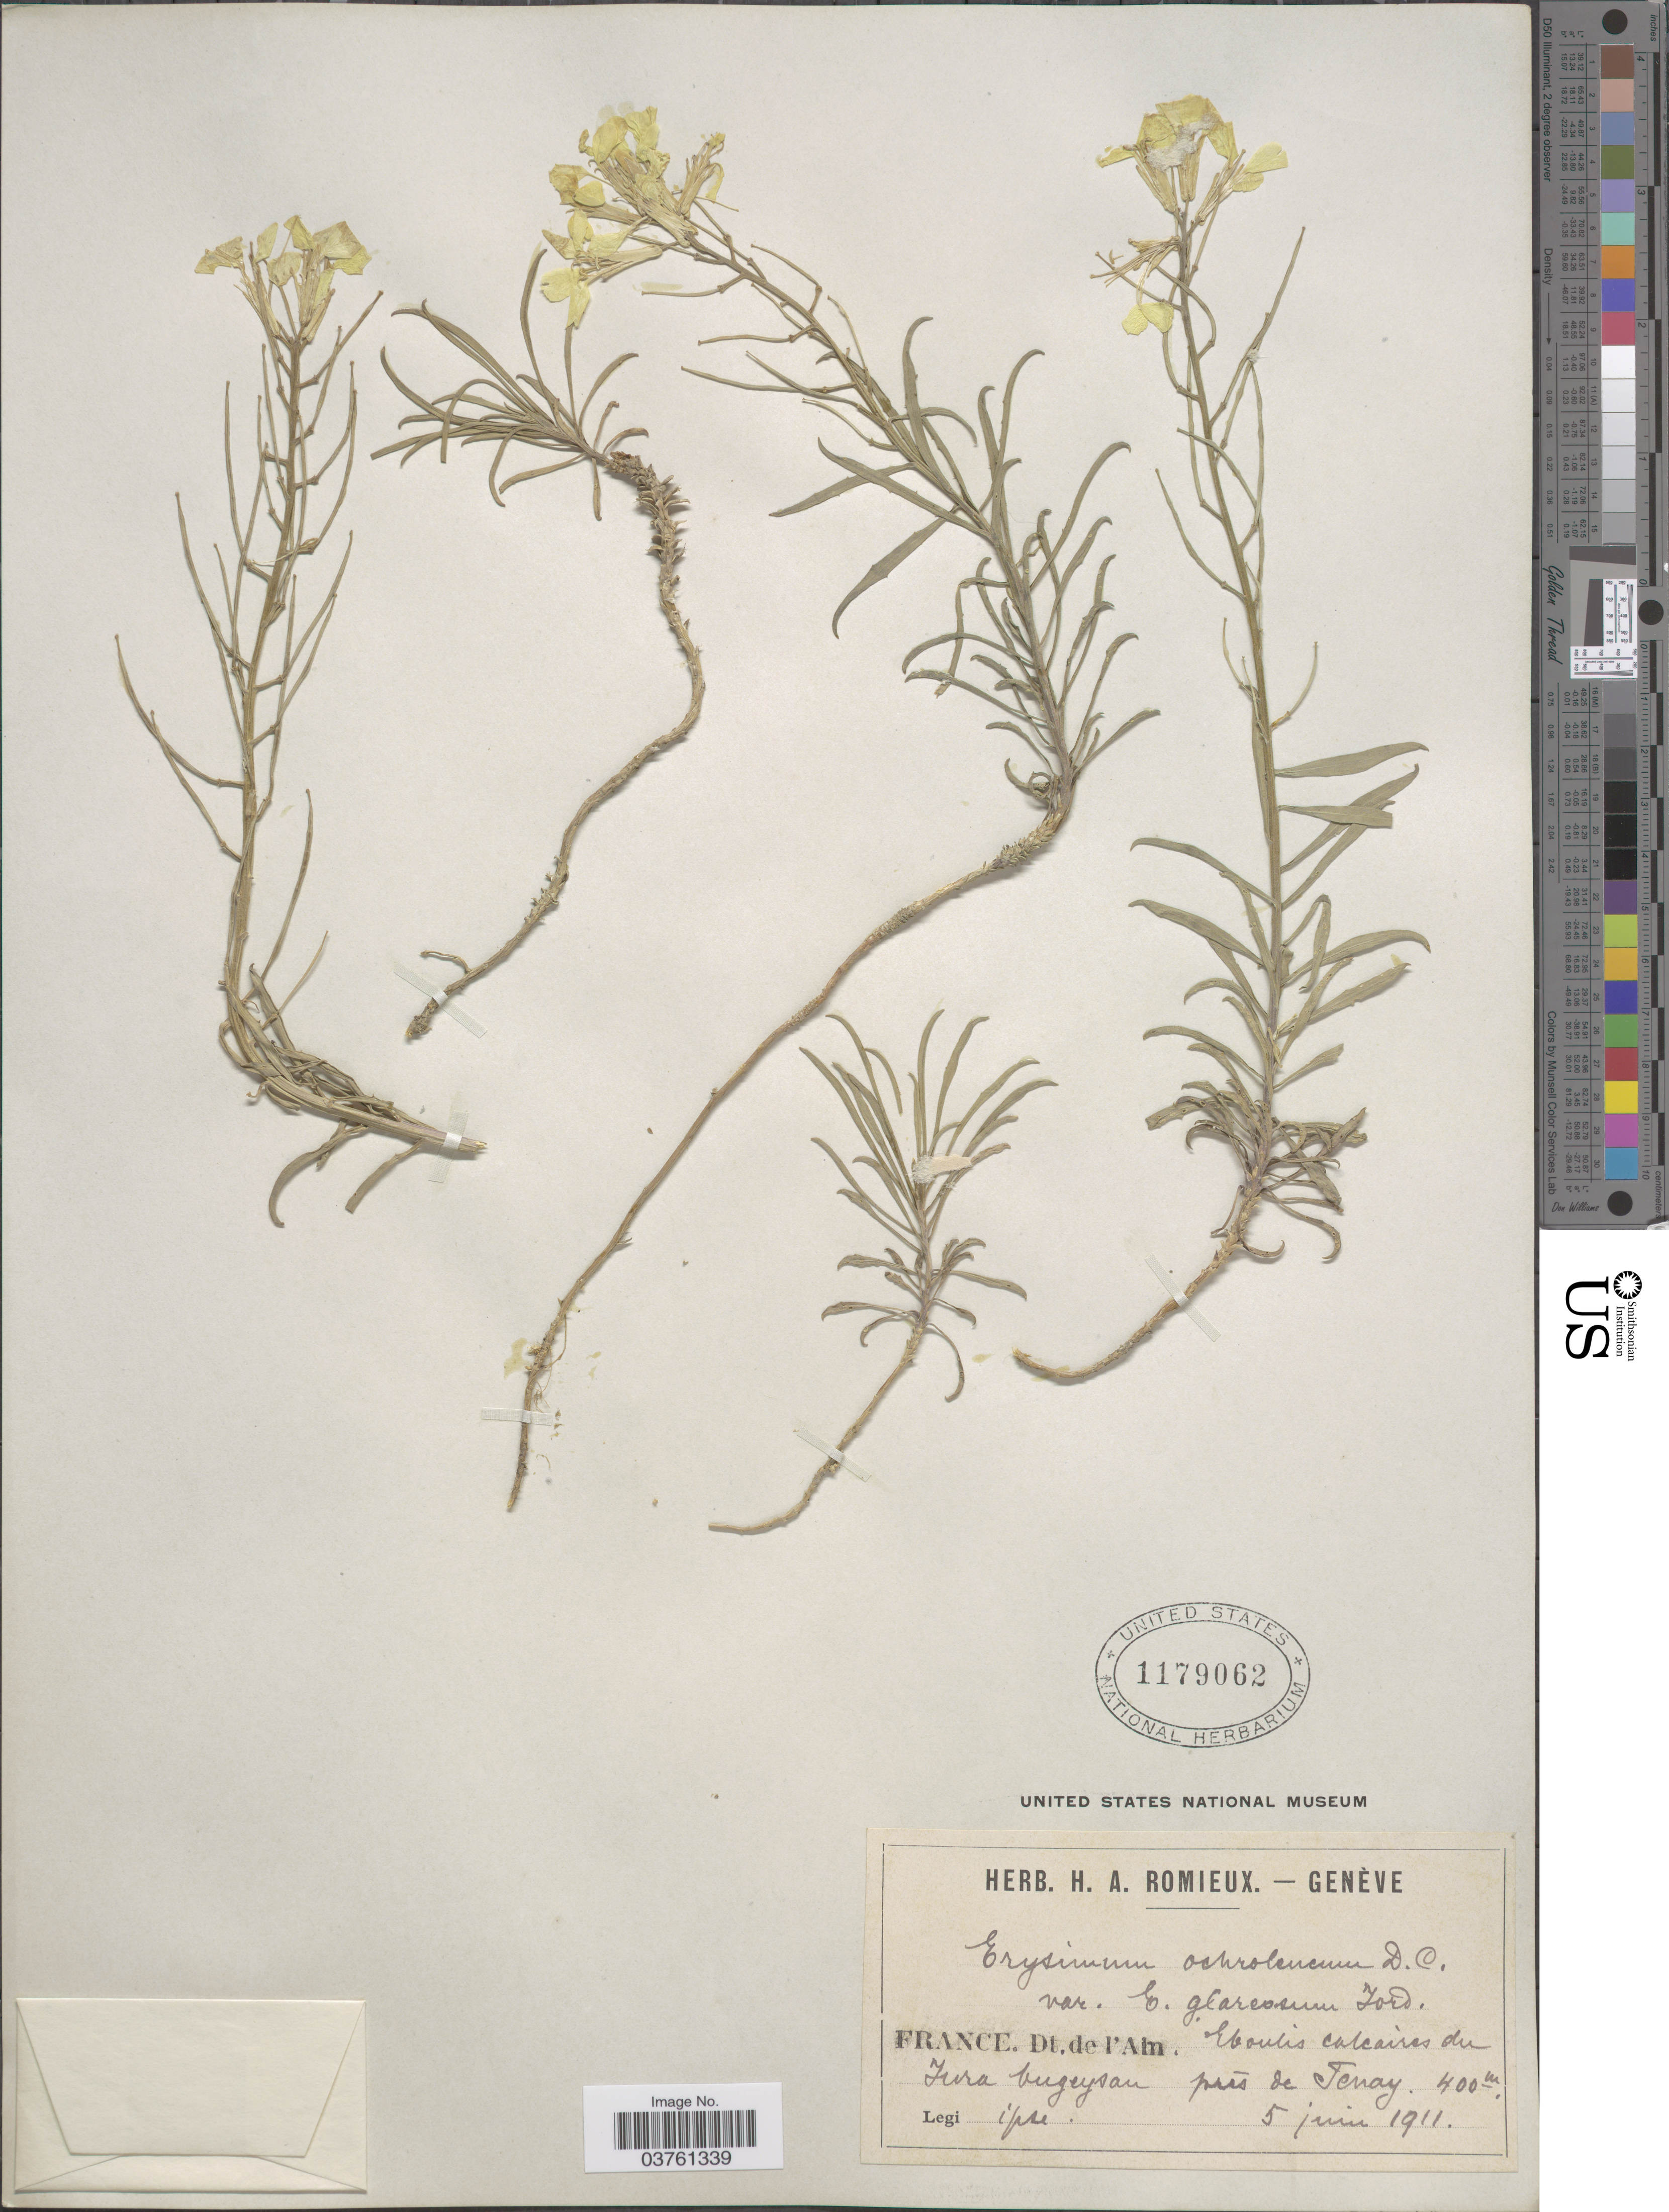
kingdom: Plantae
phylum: Tracheophyta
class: Magnoliopsida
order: Brassicales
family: Brassicaceae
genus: Erysimum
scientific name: Erysimum ochroleucum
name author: (Haller f. ex Schleich.) DC.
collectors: Romieux, H.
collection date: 1911-06-05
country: France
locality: Dt.de l'Ain. Eboulis calcaires du Jura bugeysau [interpreted] prés de Tenay.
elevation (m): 400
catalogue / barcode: US 1179062